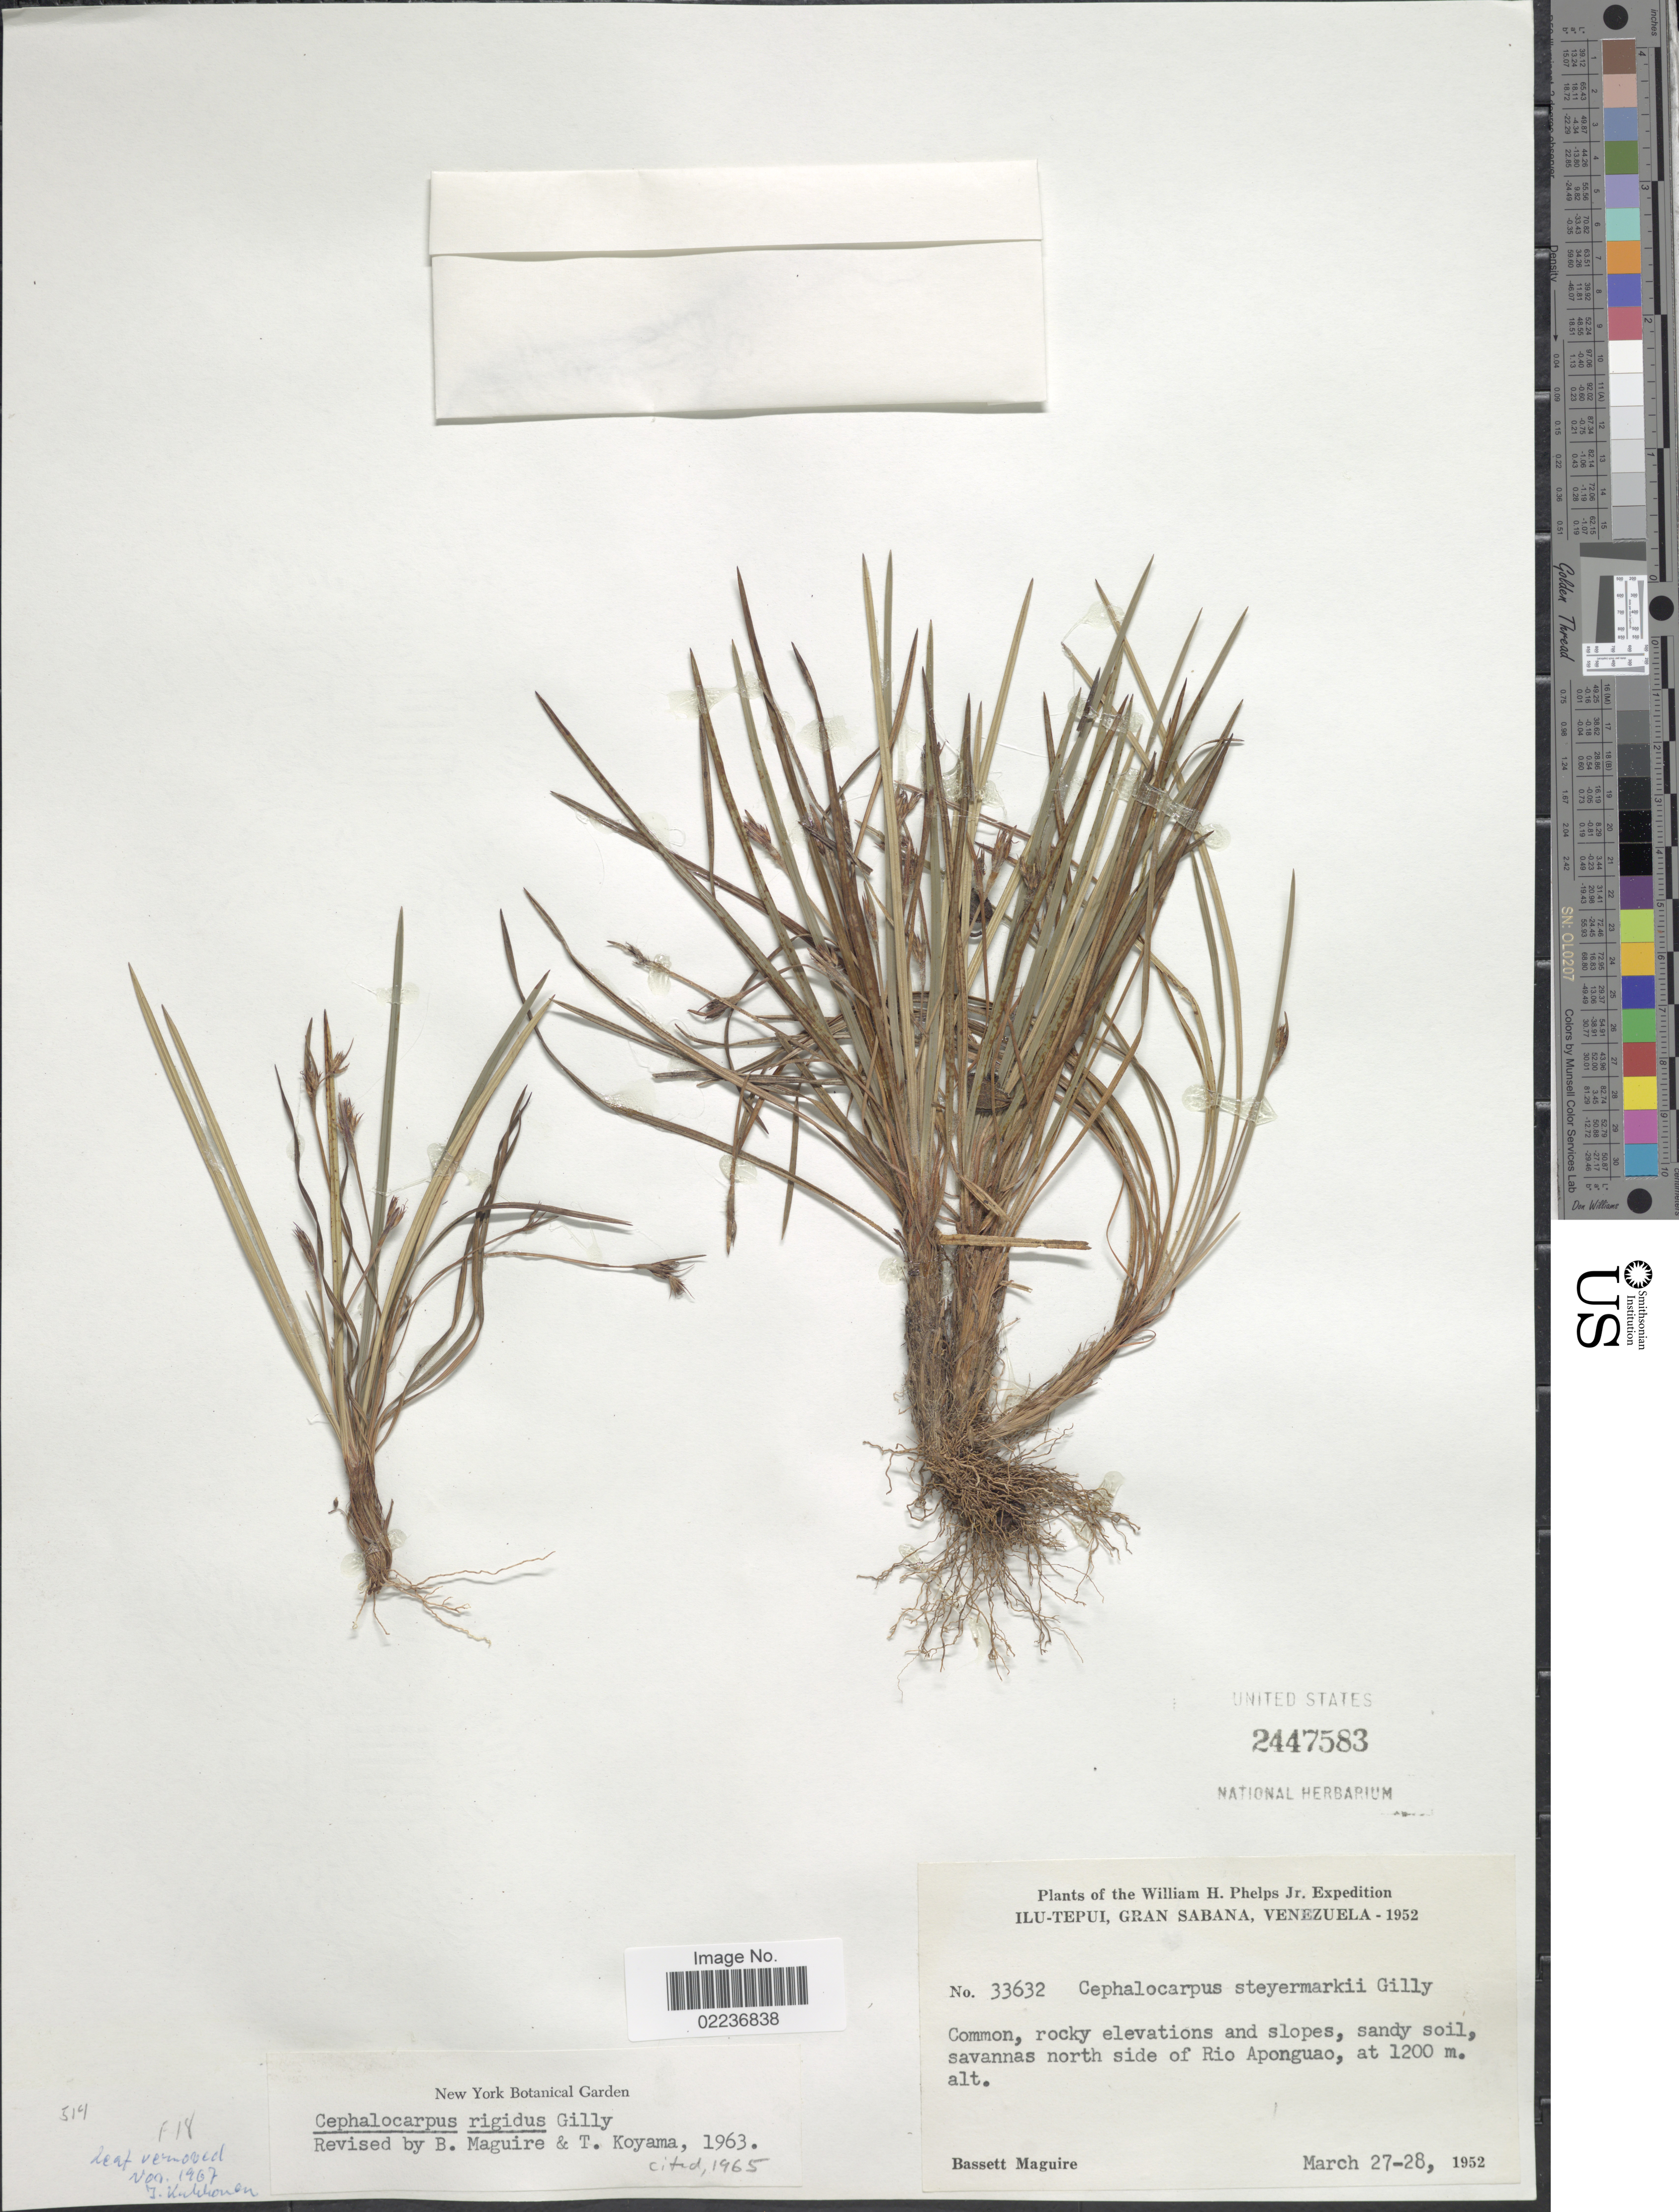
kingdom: Plantae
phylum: Tracheophyta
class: Liliopsida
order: Poales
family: Cyperaceae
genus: Cephalocarpus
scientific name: Cephalocarpus rigidus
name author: Gilly ex Gleason & Killip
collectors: B. Maguire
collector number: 33632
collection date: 1952-03-27/1952-03-28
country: Venezuela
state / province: Bolivar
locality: Rocky elevations and slopes, sandy soil, savannas north side of Rio Aponguao, Ilu-Tepui, Gran Sabana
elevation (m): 1200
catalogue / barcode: US 2447583